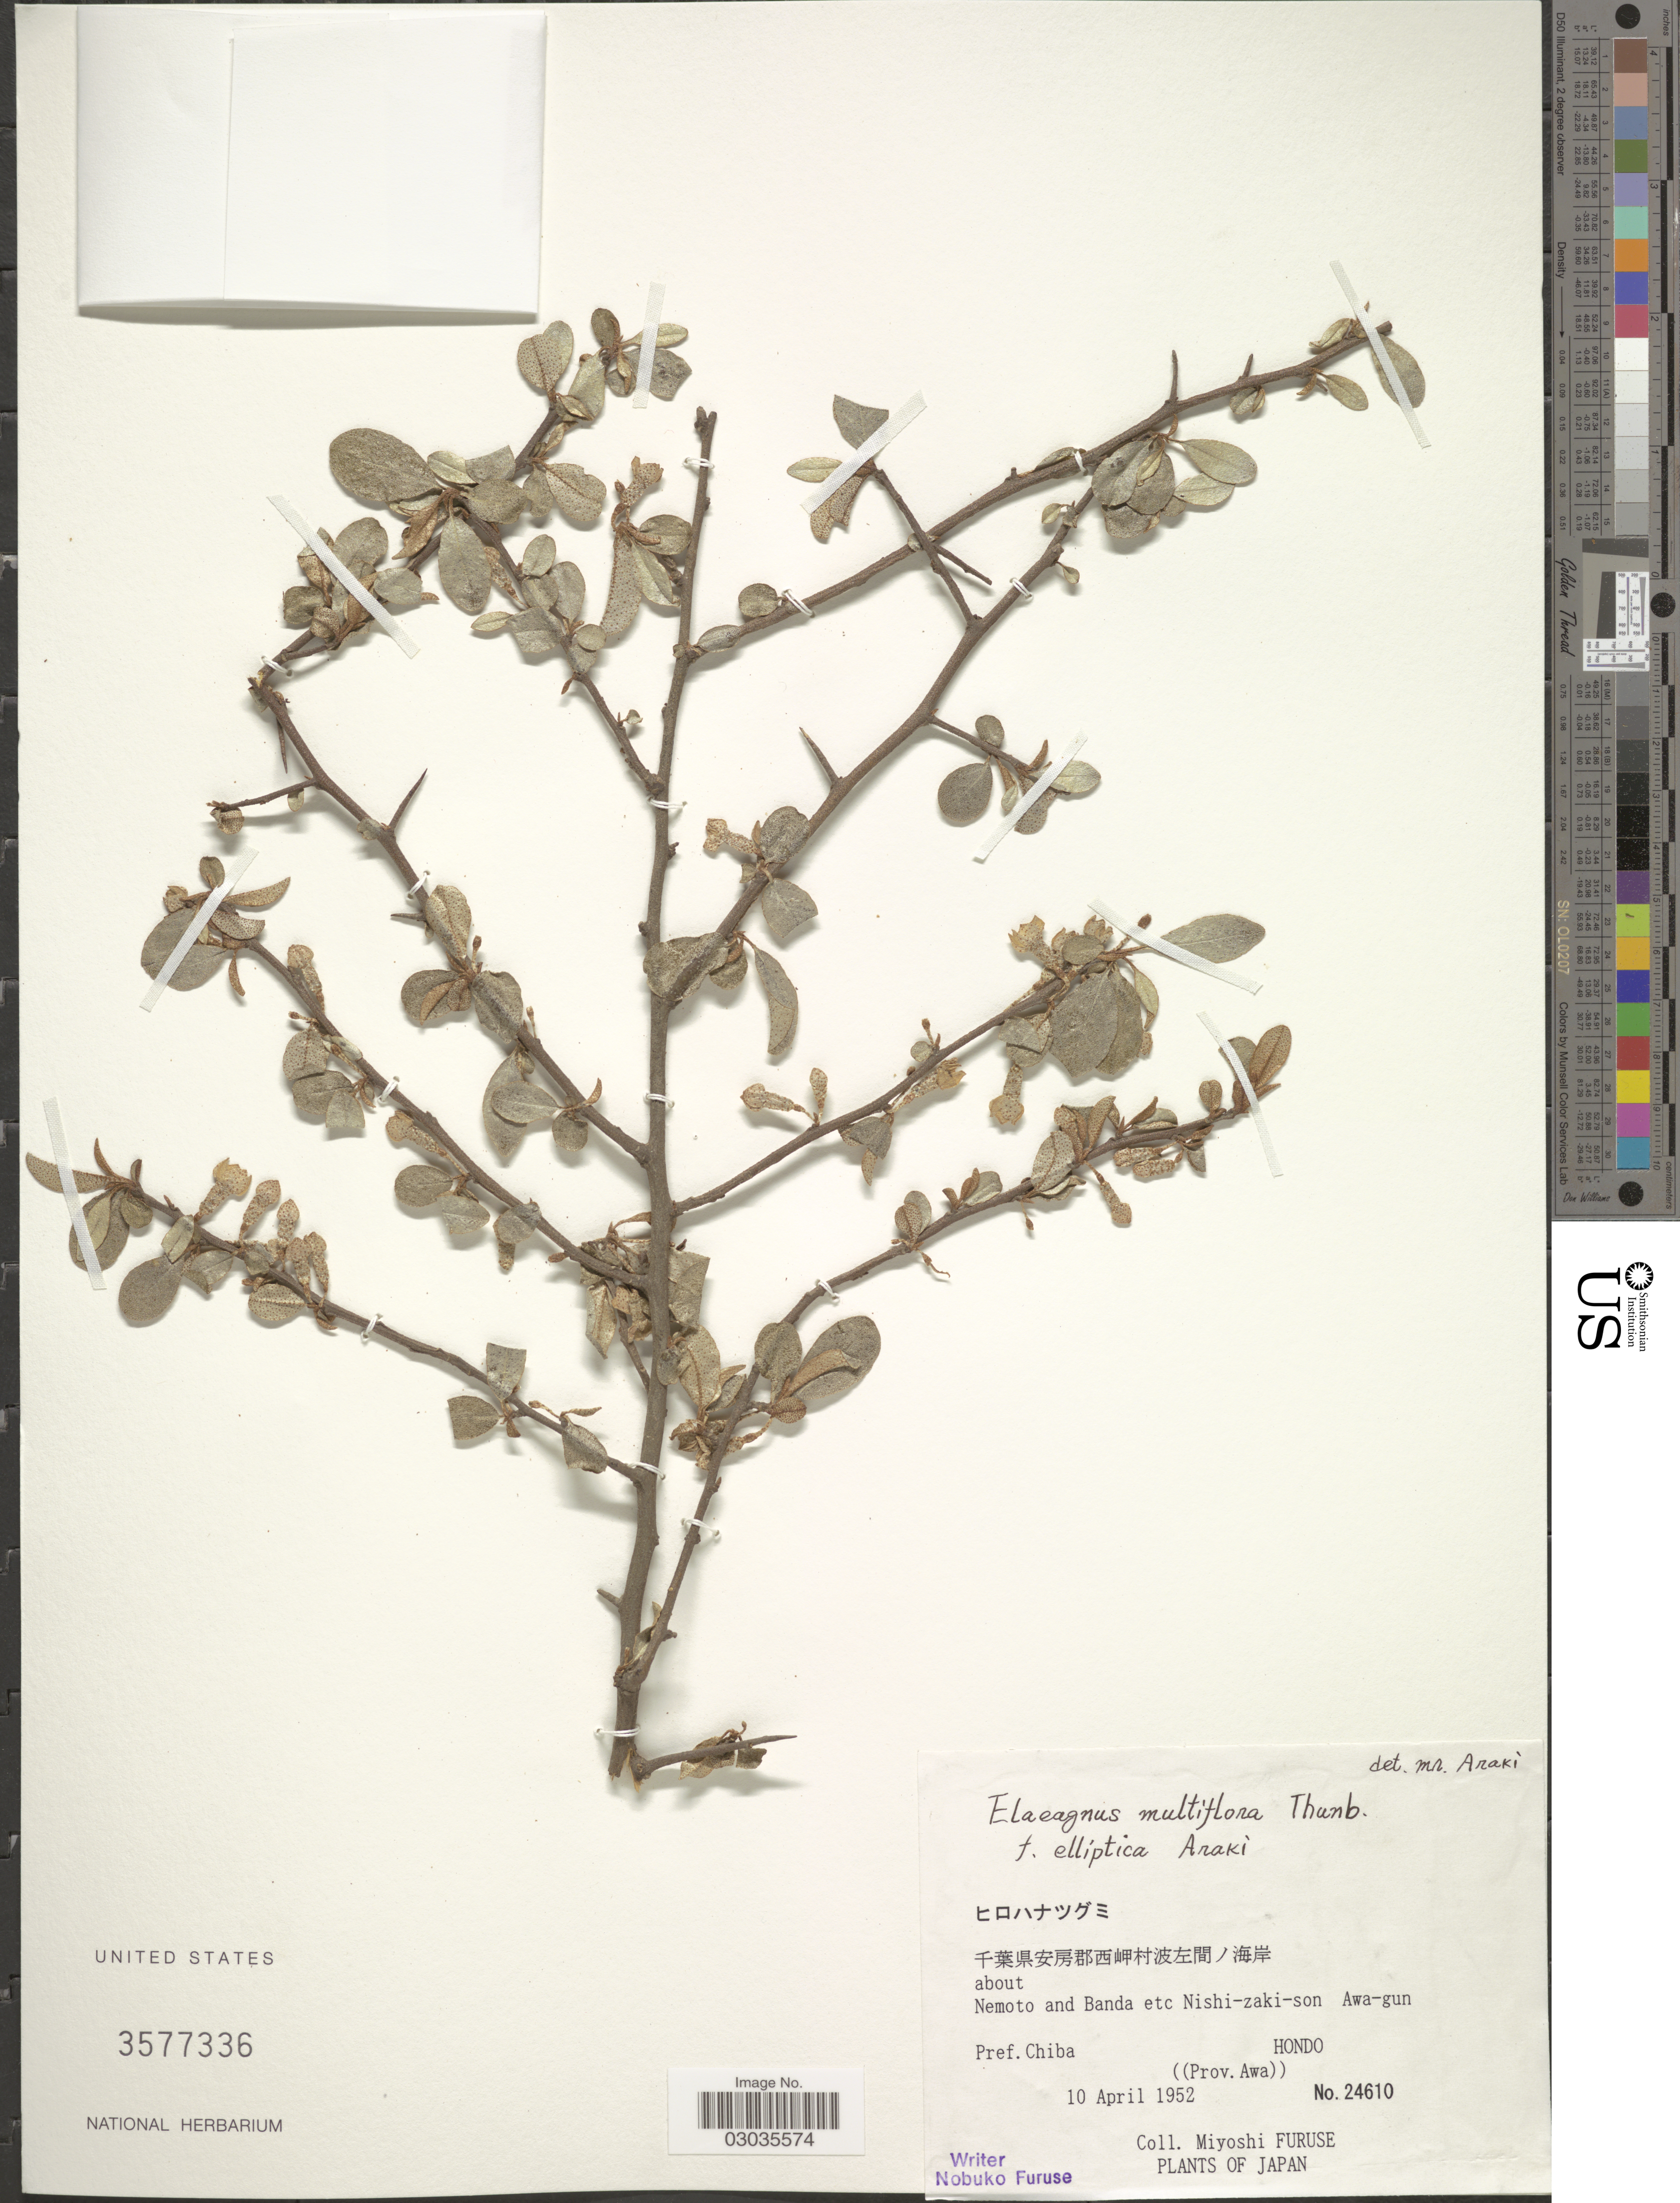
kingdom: Plantae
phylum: Tracheophyta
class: Magnoliopsida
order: Rosales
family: Elaeagnaceae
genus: Elaeagnus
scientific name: Elaeagnus multiflora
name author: Thunb.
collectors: M. Furuse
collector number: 24610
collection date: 1952-04-10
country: Japan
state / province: Tiba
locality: About Nemoto and Banda etc Nishi-zaki-son, Awa-gun. Pref. Chiba. Hondo ((Prov. Awa)).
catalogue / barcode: US 3577336